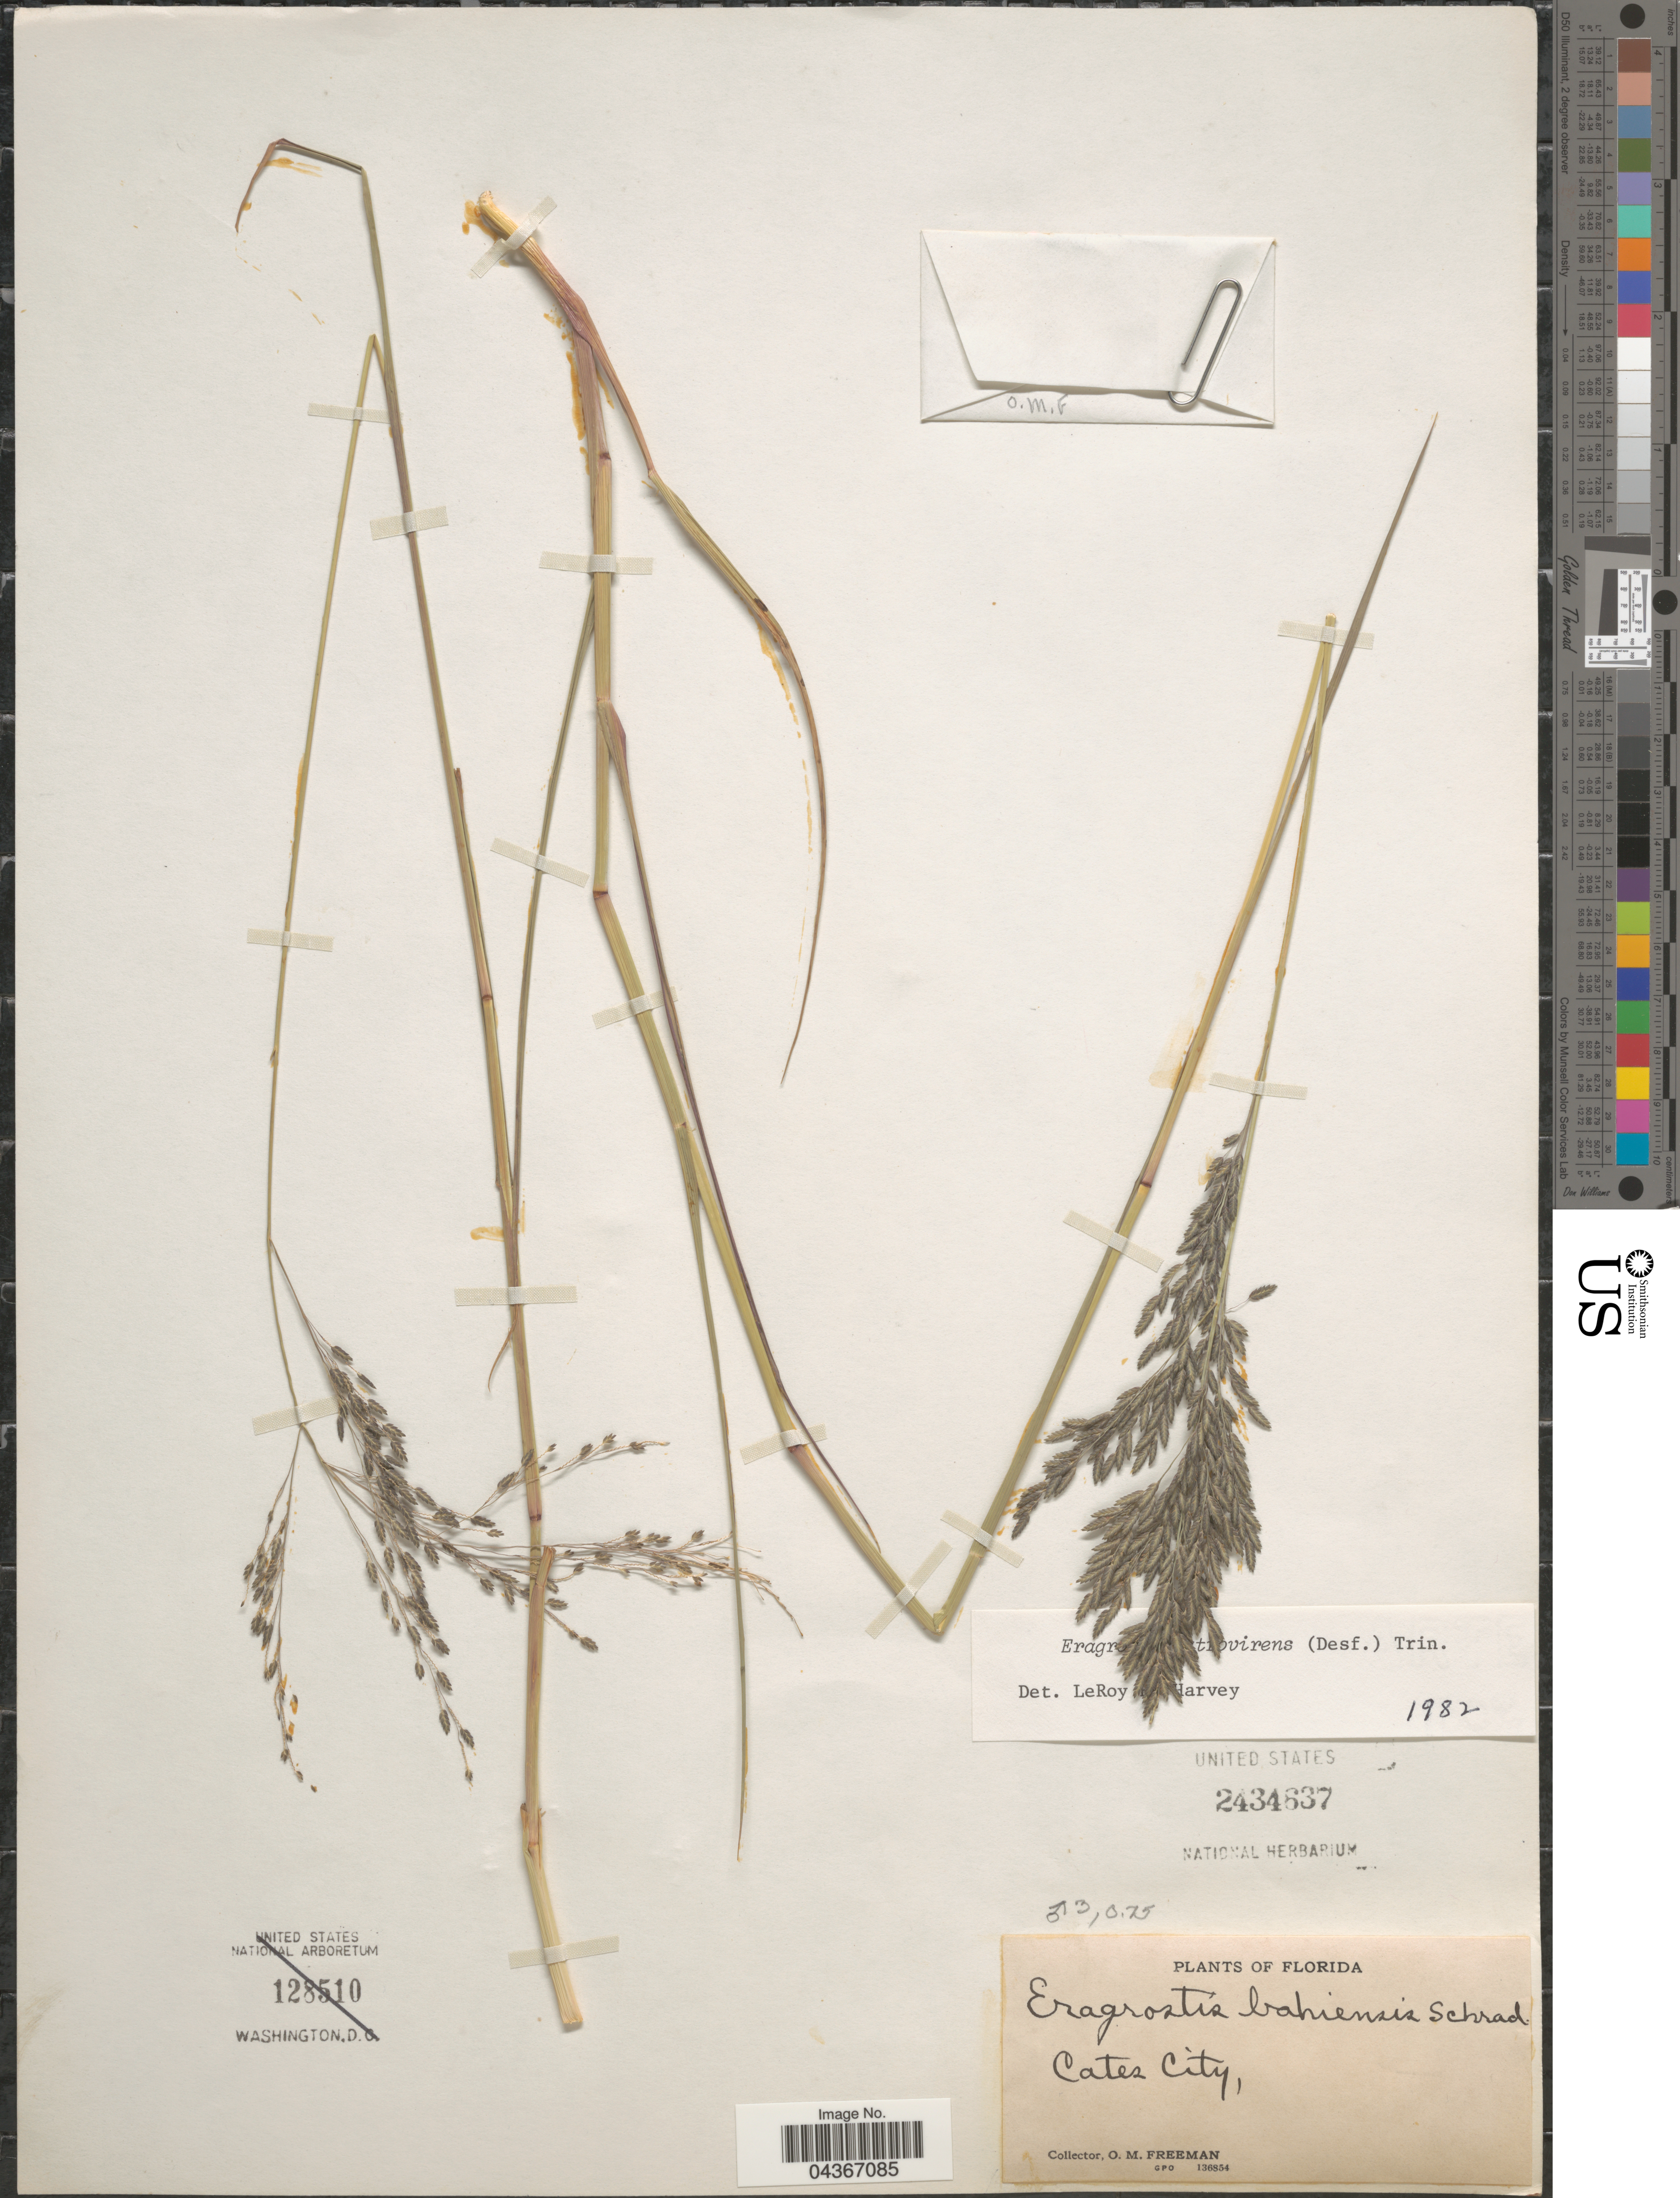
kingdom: Plantae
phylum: Tracheophyta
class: Liliopsida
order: Poales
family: Poaceae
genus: Eragrostis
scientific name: Eragrostis atrovirens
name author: Lange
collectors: O. Freeman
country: United States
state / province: Florida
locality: Cates City.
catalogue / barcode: US 2434637